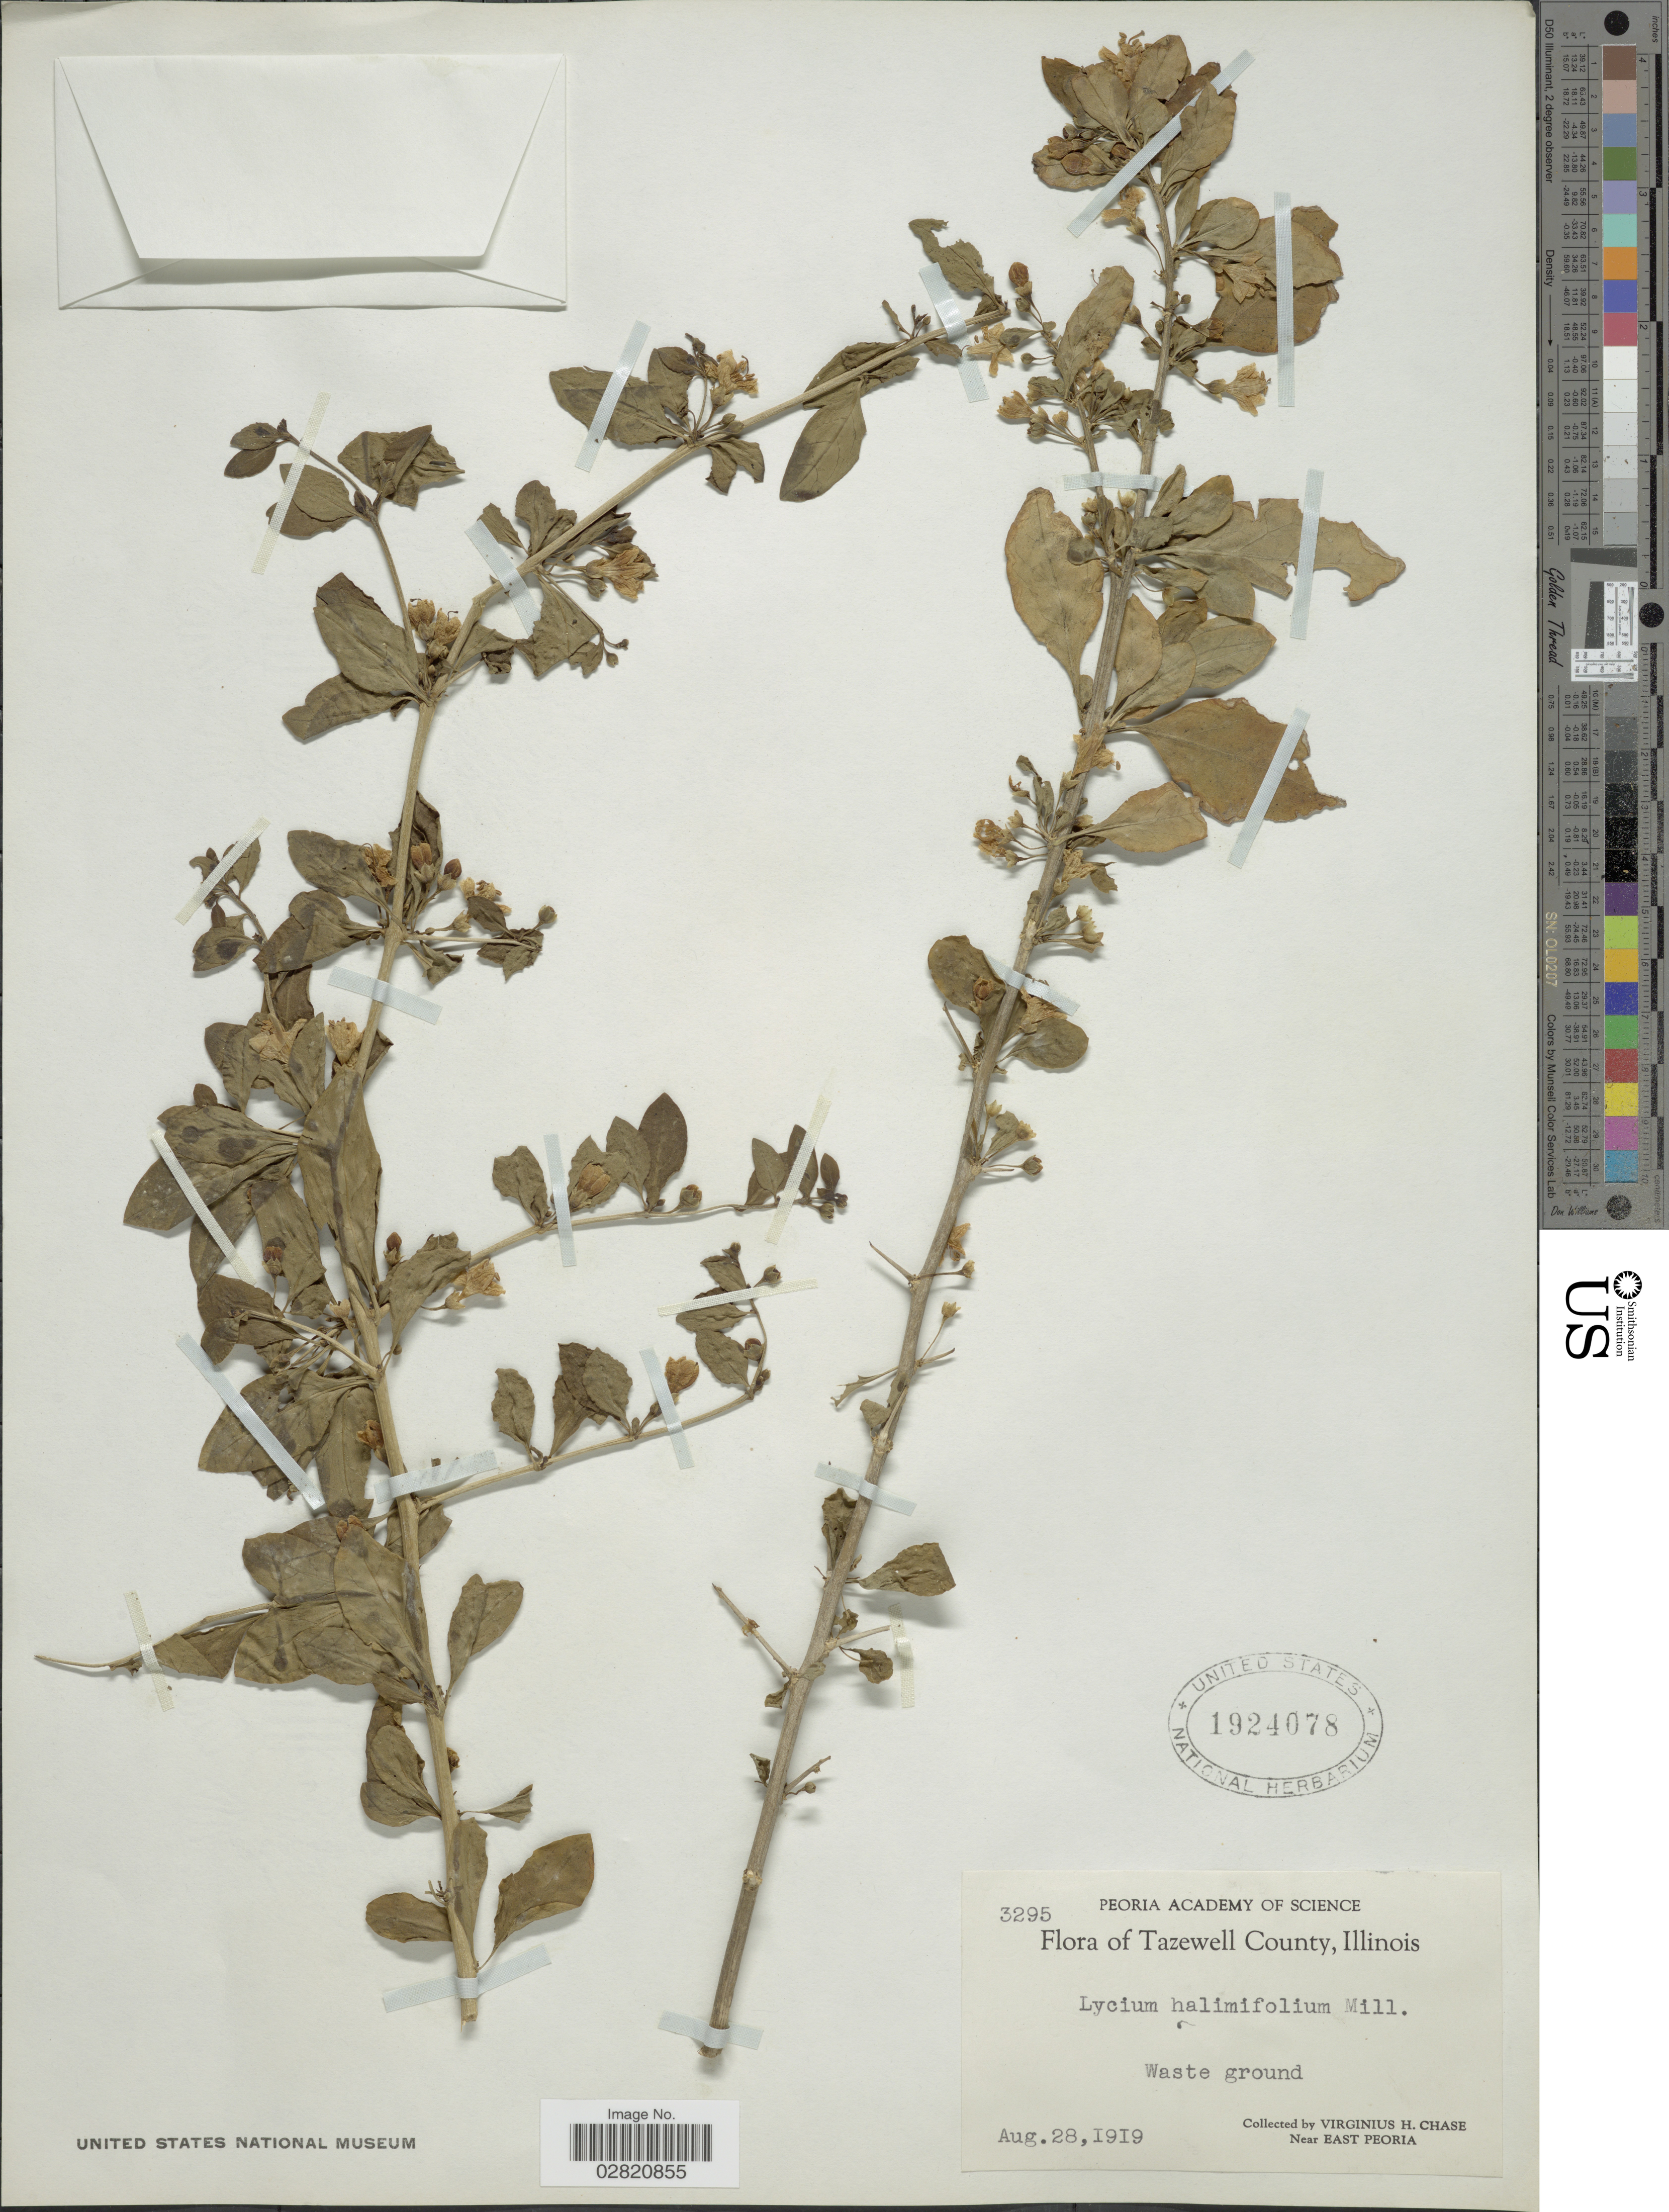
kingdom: Plantae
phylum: Tracheophyta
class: Magnoliopsida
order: Solanales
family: Solanaceae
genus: Lycium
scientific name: Lycium barbarum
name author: L.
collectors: V. H. Chase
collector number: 3295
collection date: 1919-08-28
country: United States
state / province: Illinois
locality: Tazewell County. Near East Peoria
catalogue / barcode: US 1924078